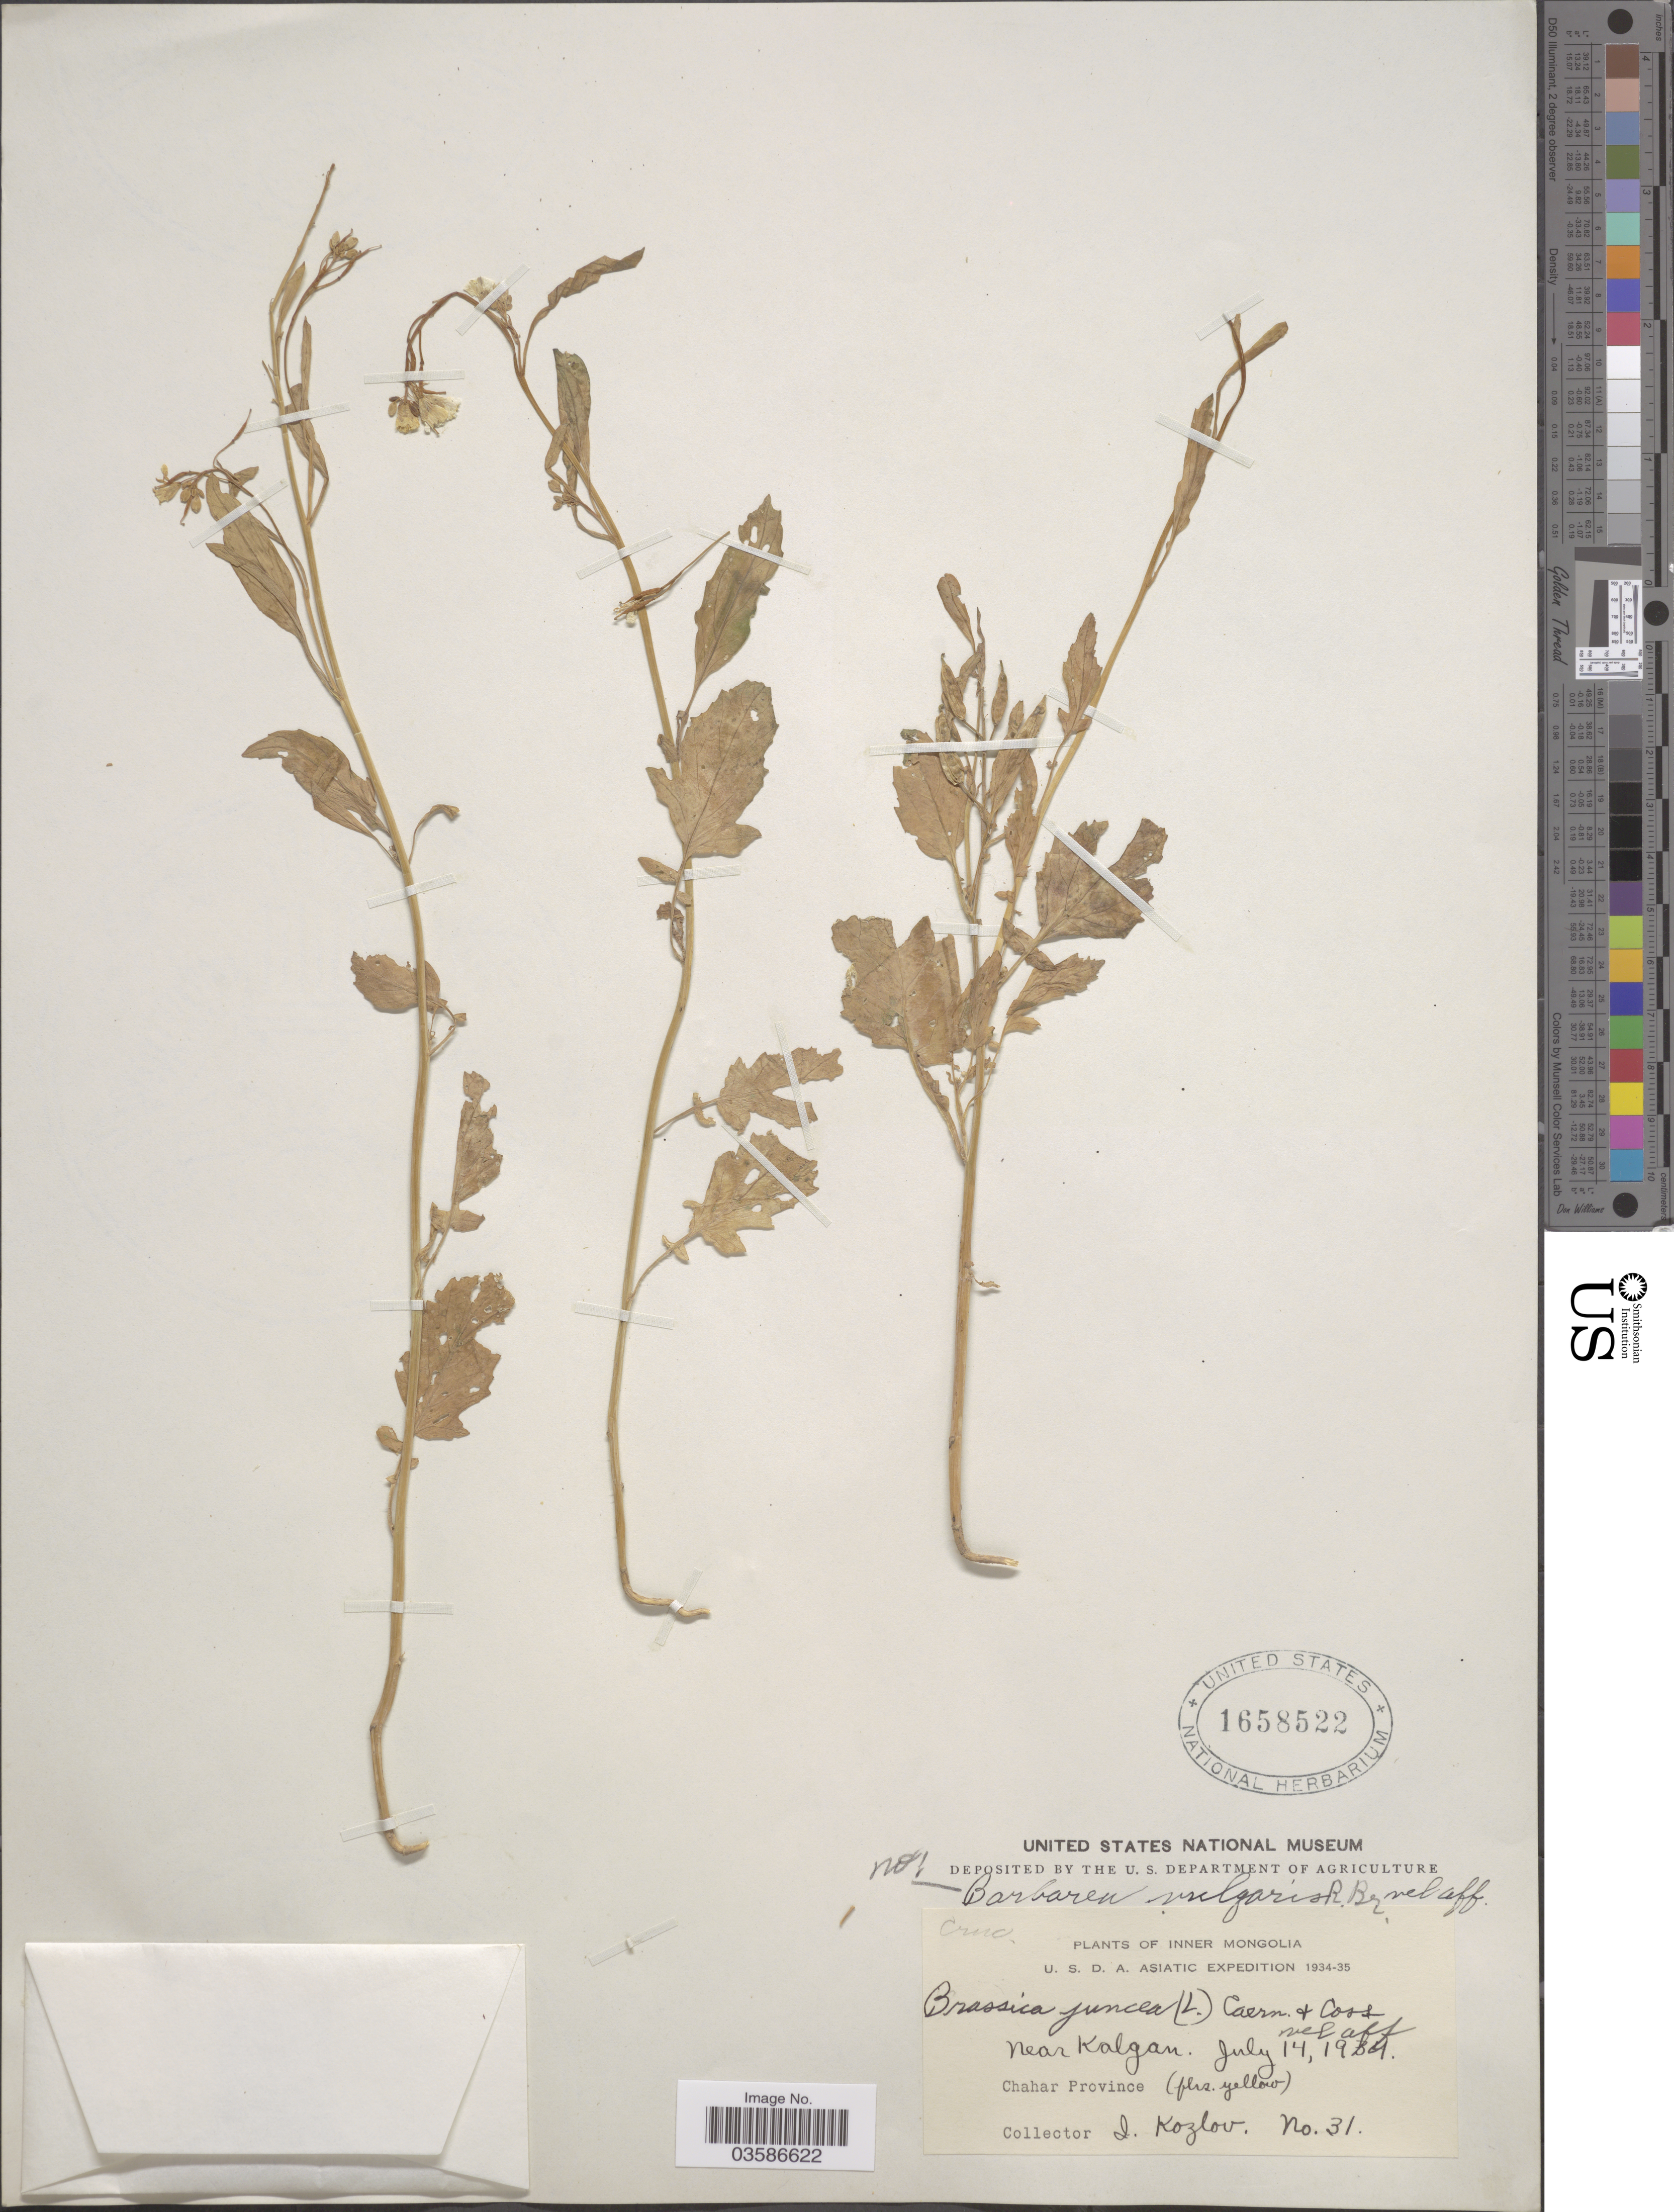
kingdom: Plantae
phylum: Tracheophyta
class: Magnoliopsida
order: Brassicales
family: Brassicaceae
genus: Barbarea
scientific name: Barbarea vulgaris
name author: W.T. Aiton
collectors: I. Kozlov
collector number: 31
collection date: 1934-07-14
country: China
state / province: Nei Monggol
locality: Inner Mongolia. Near Kalgan. Chahar Province.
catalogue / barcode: US 1658522